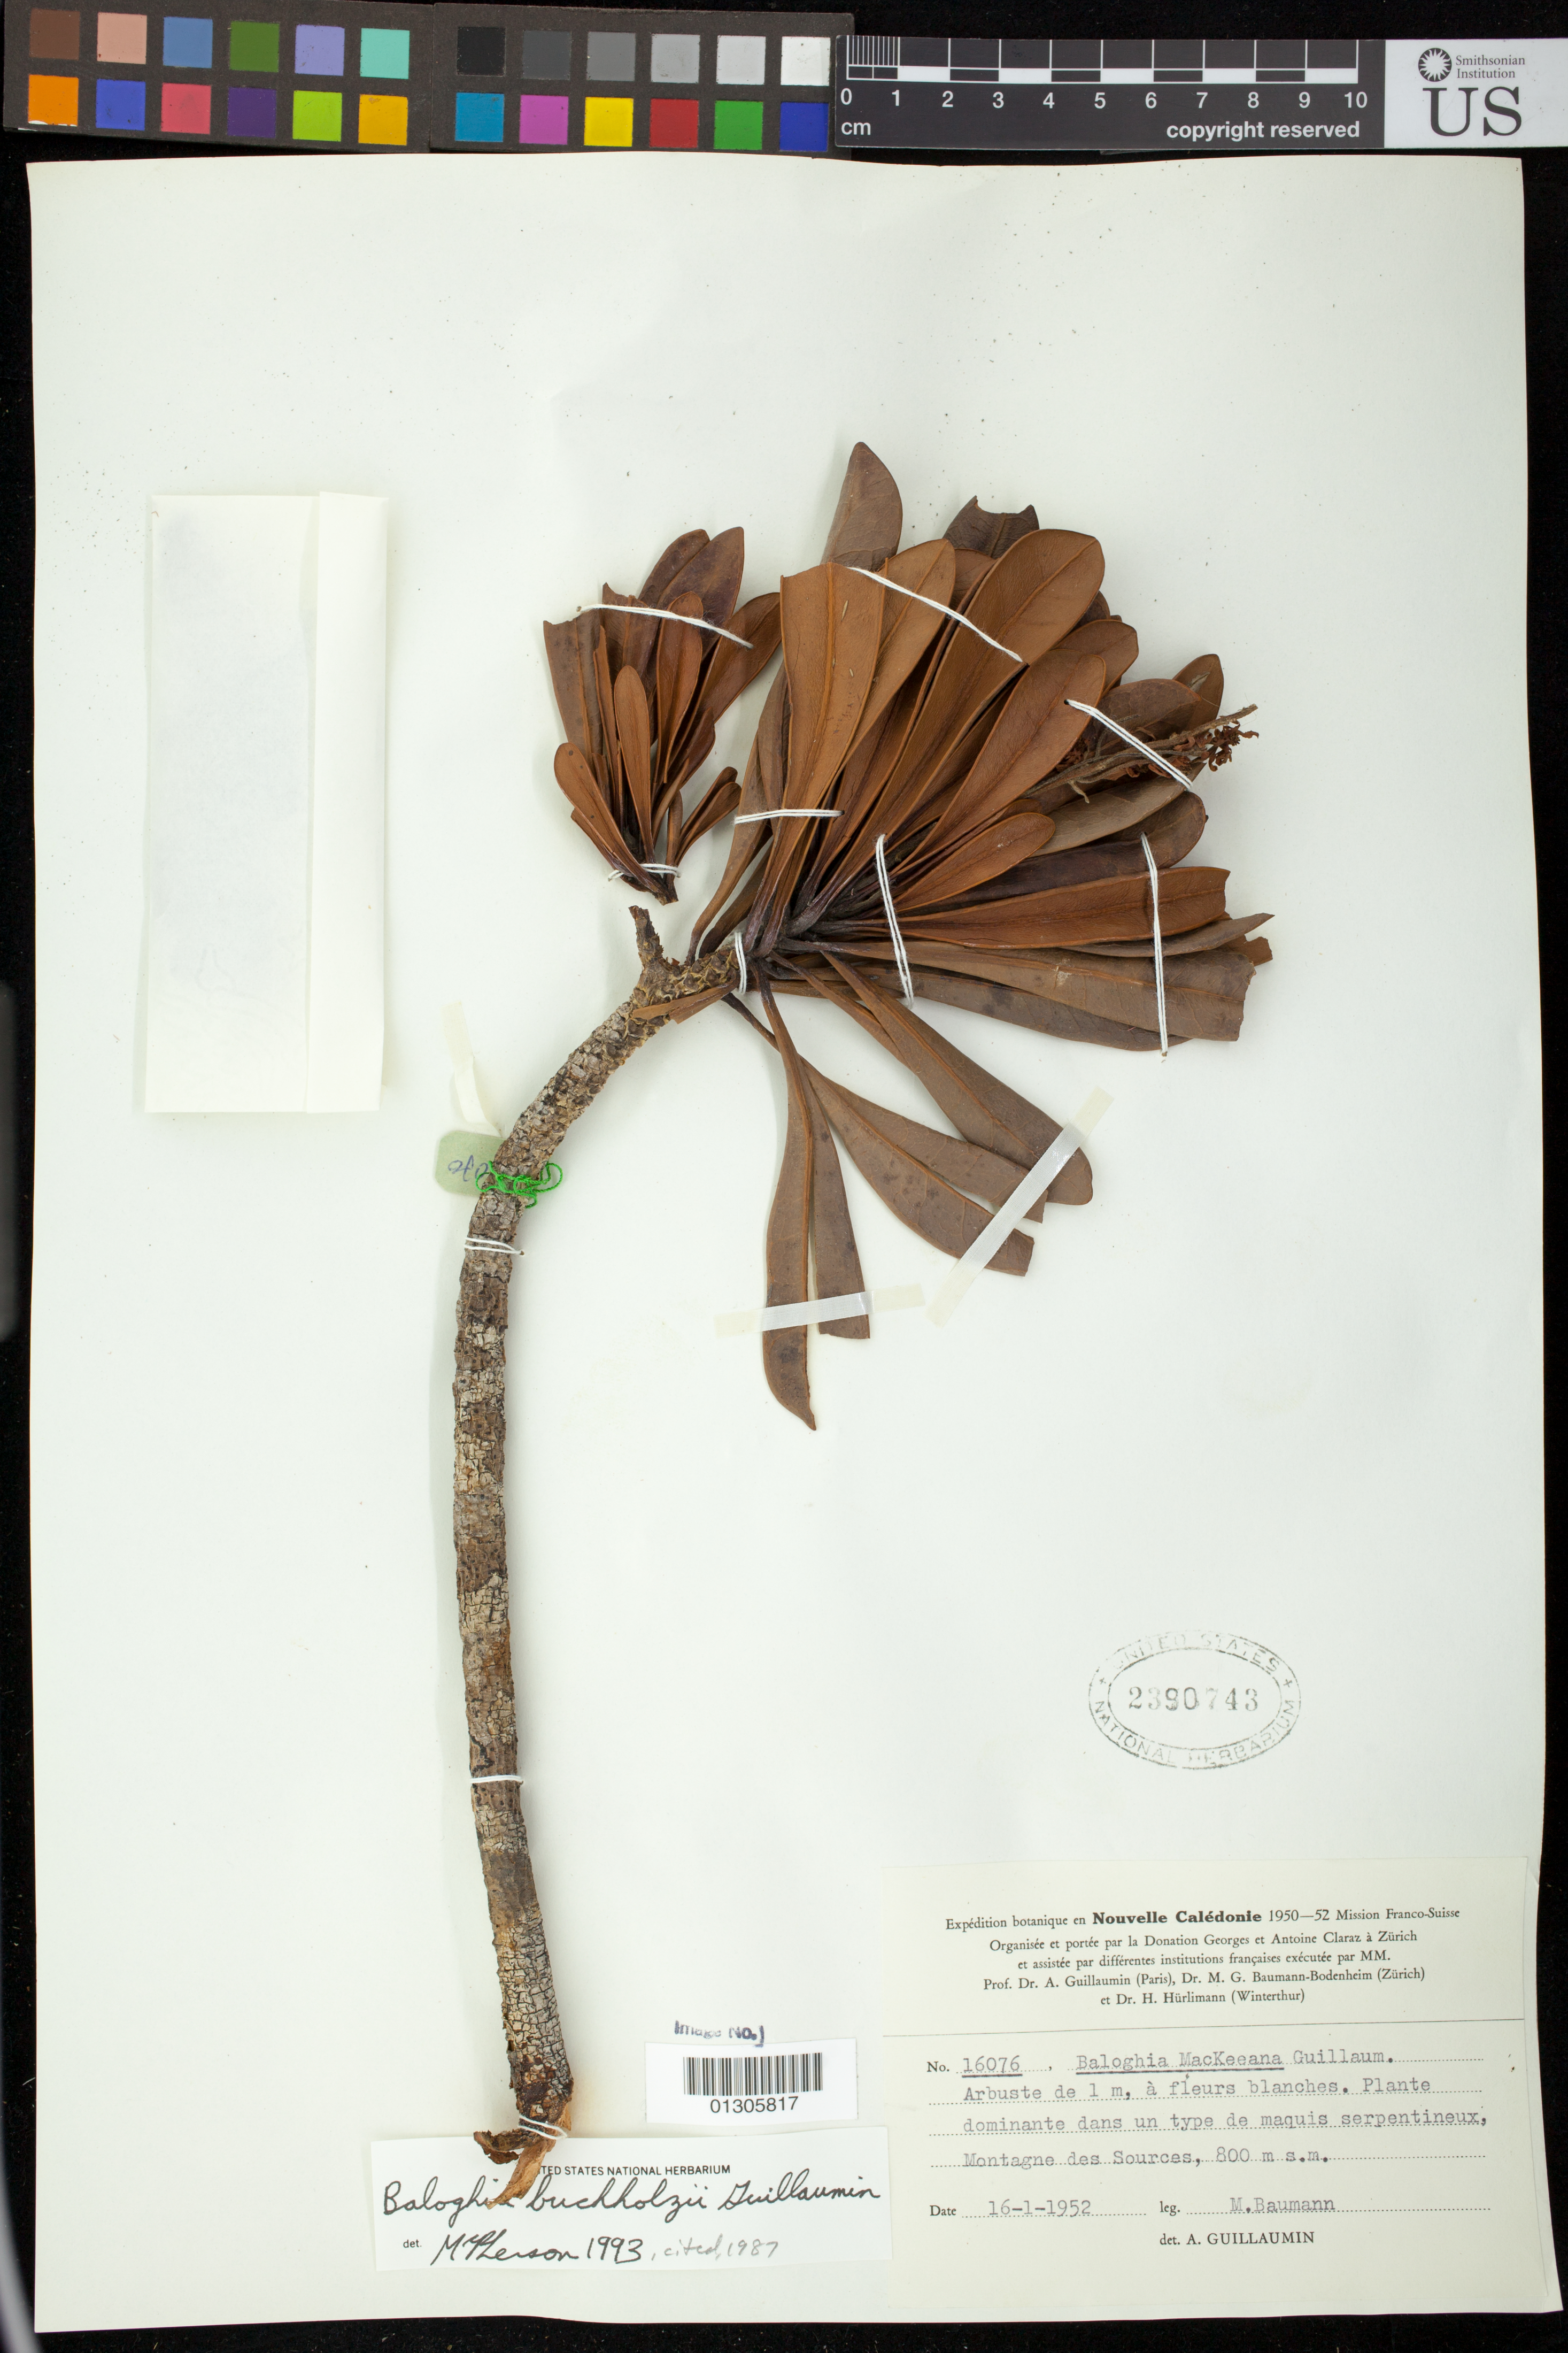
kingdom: Plantae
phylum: Tracheophyta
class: Magnoliopsida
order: Malpighiales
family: Euphorbiaceae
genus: Baloghia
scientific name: Baloghia montana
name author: (Müll. Arg.) Pax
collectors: M. Baumann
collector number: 16076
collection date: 1952-01-16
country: New Caledonia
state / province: Sud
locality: Montagne des Sources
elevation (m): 800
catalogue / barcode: US 2390743